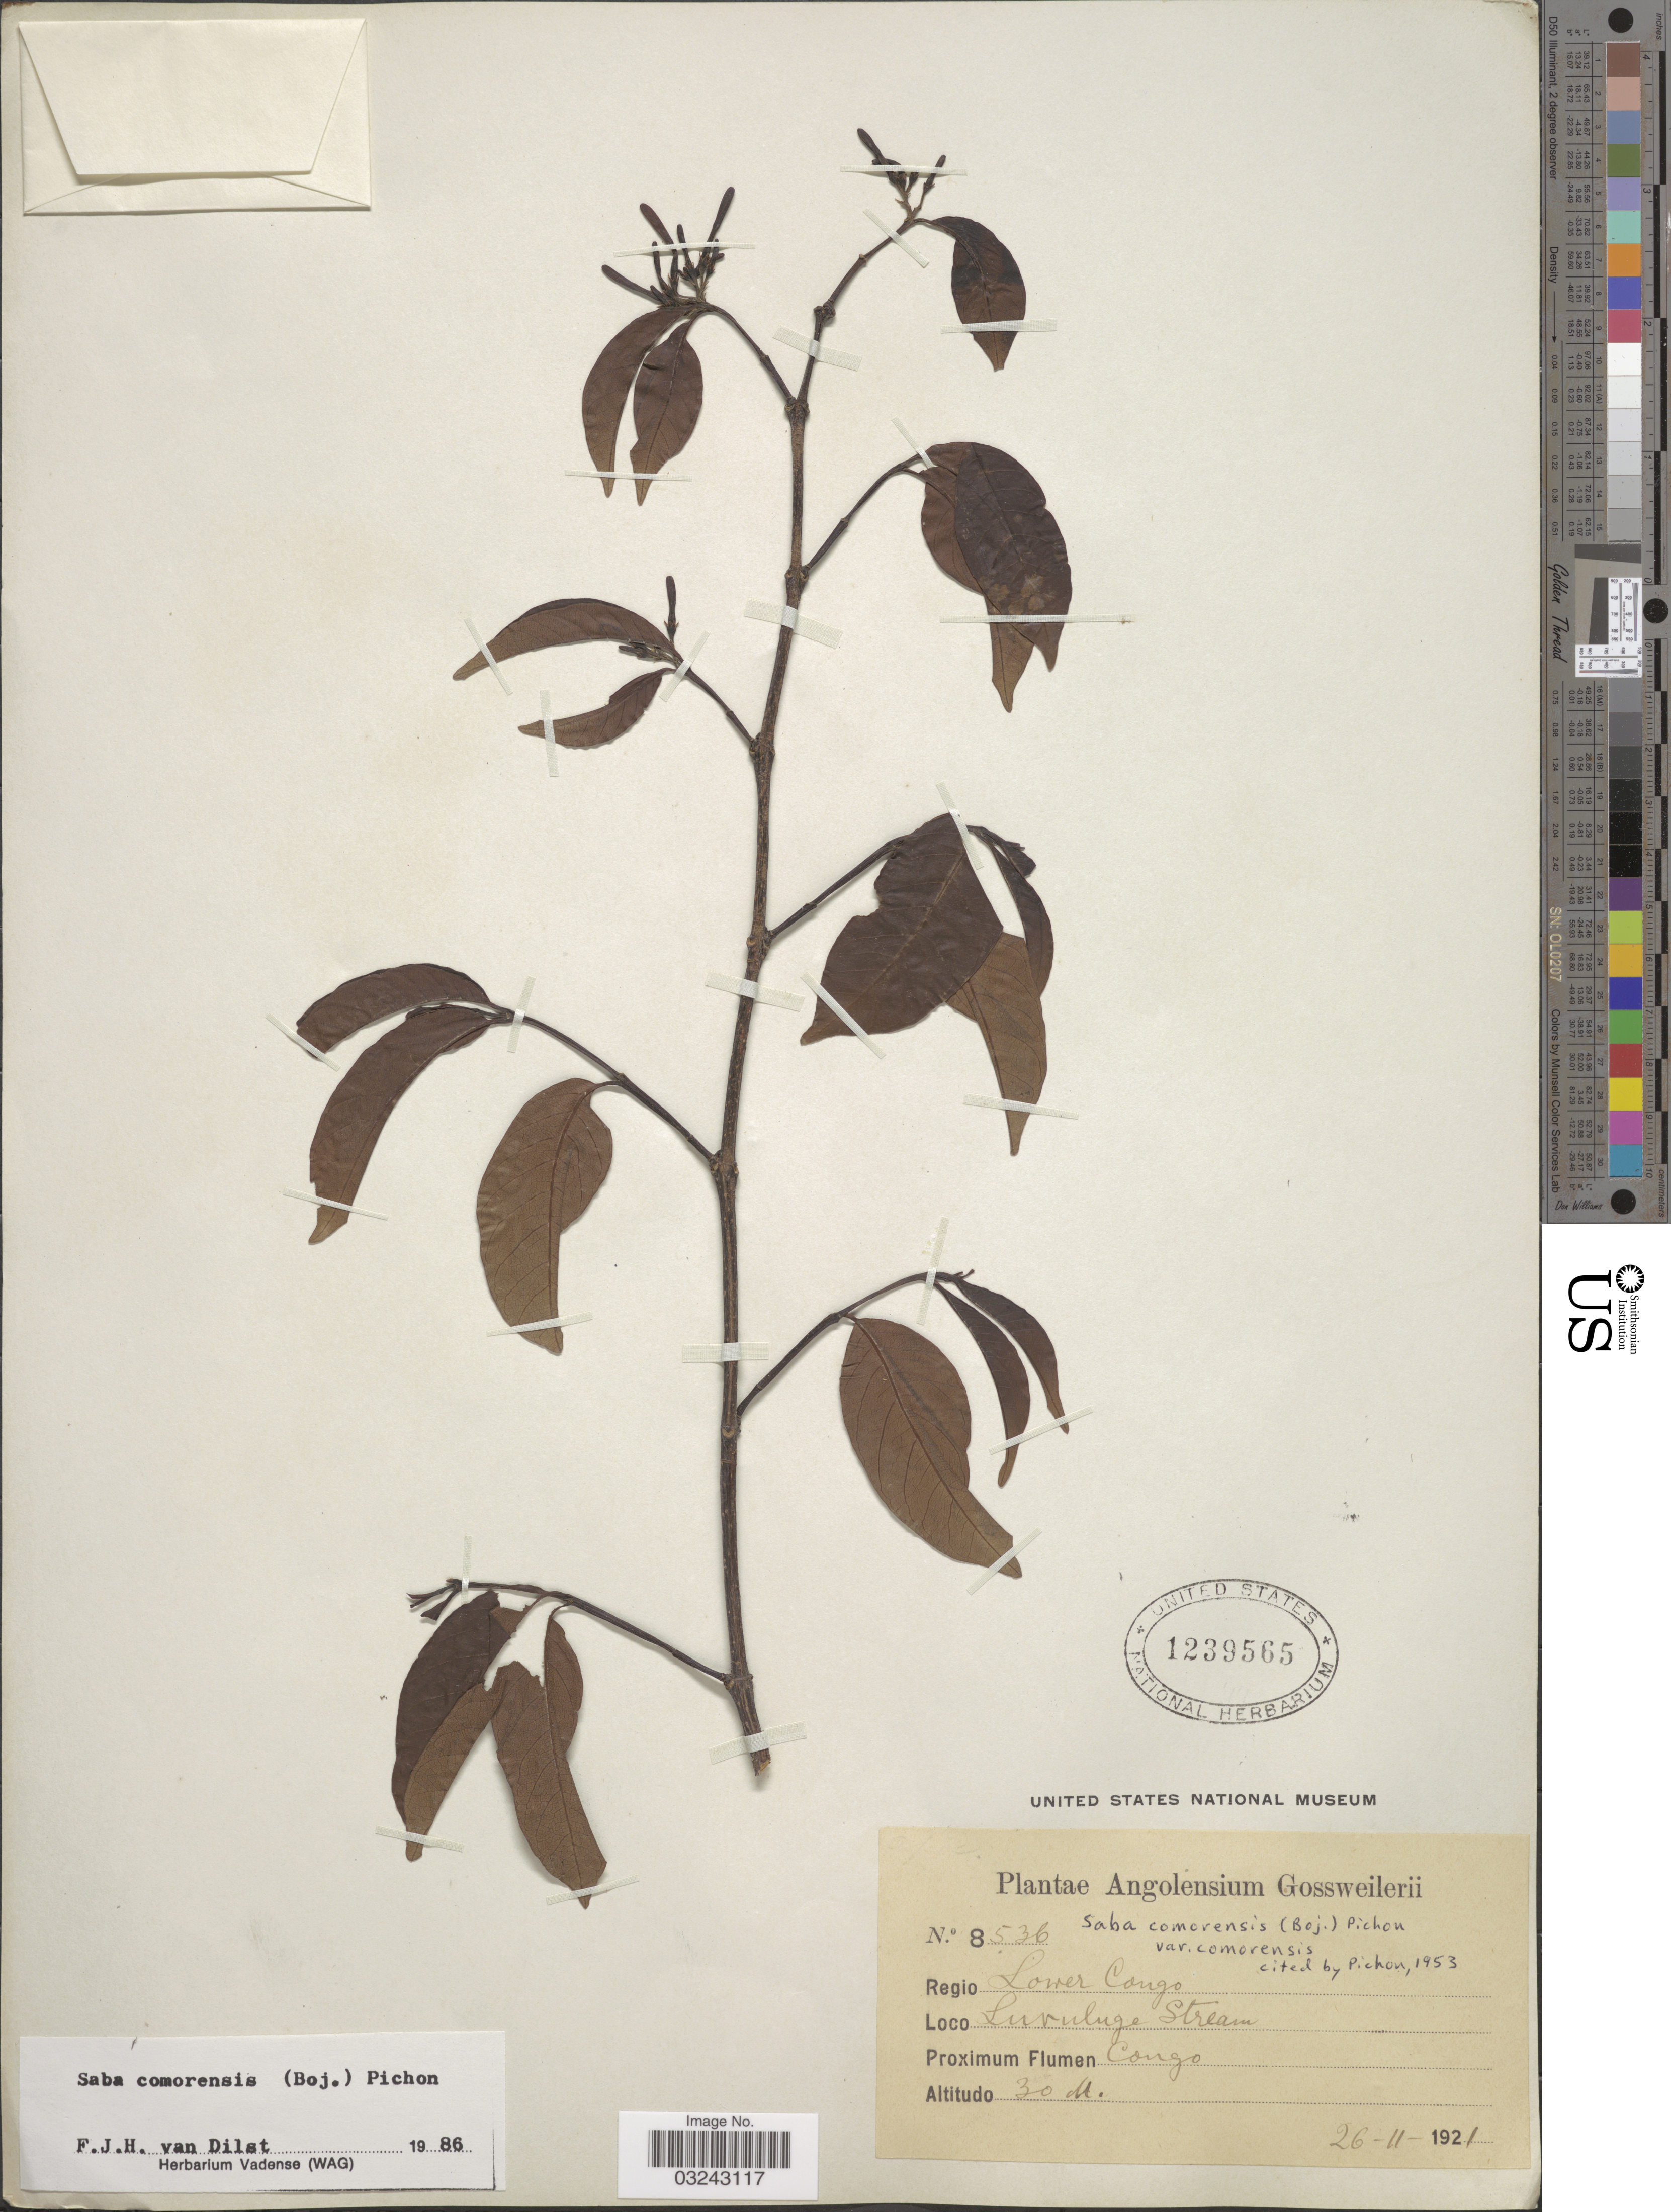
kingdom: Plantae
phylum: Tracheophyta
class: Magnoliopsida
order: Gentianales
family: Apocynaceae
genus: Saba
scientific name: Saba comorensis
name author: (Bojer ex A. DC.) Pichon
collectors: -. Gossweiler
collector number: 8536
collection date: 1921-11-26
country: Angola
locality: Lower Congo, Luvuluge Stream, Congo.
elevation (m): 30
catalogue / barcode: US 1239565